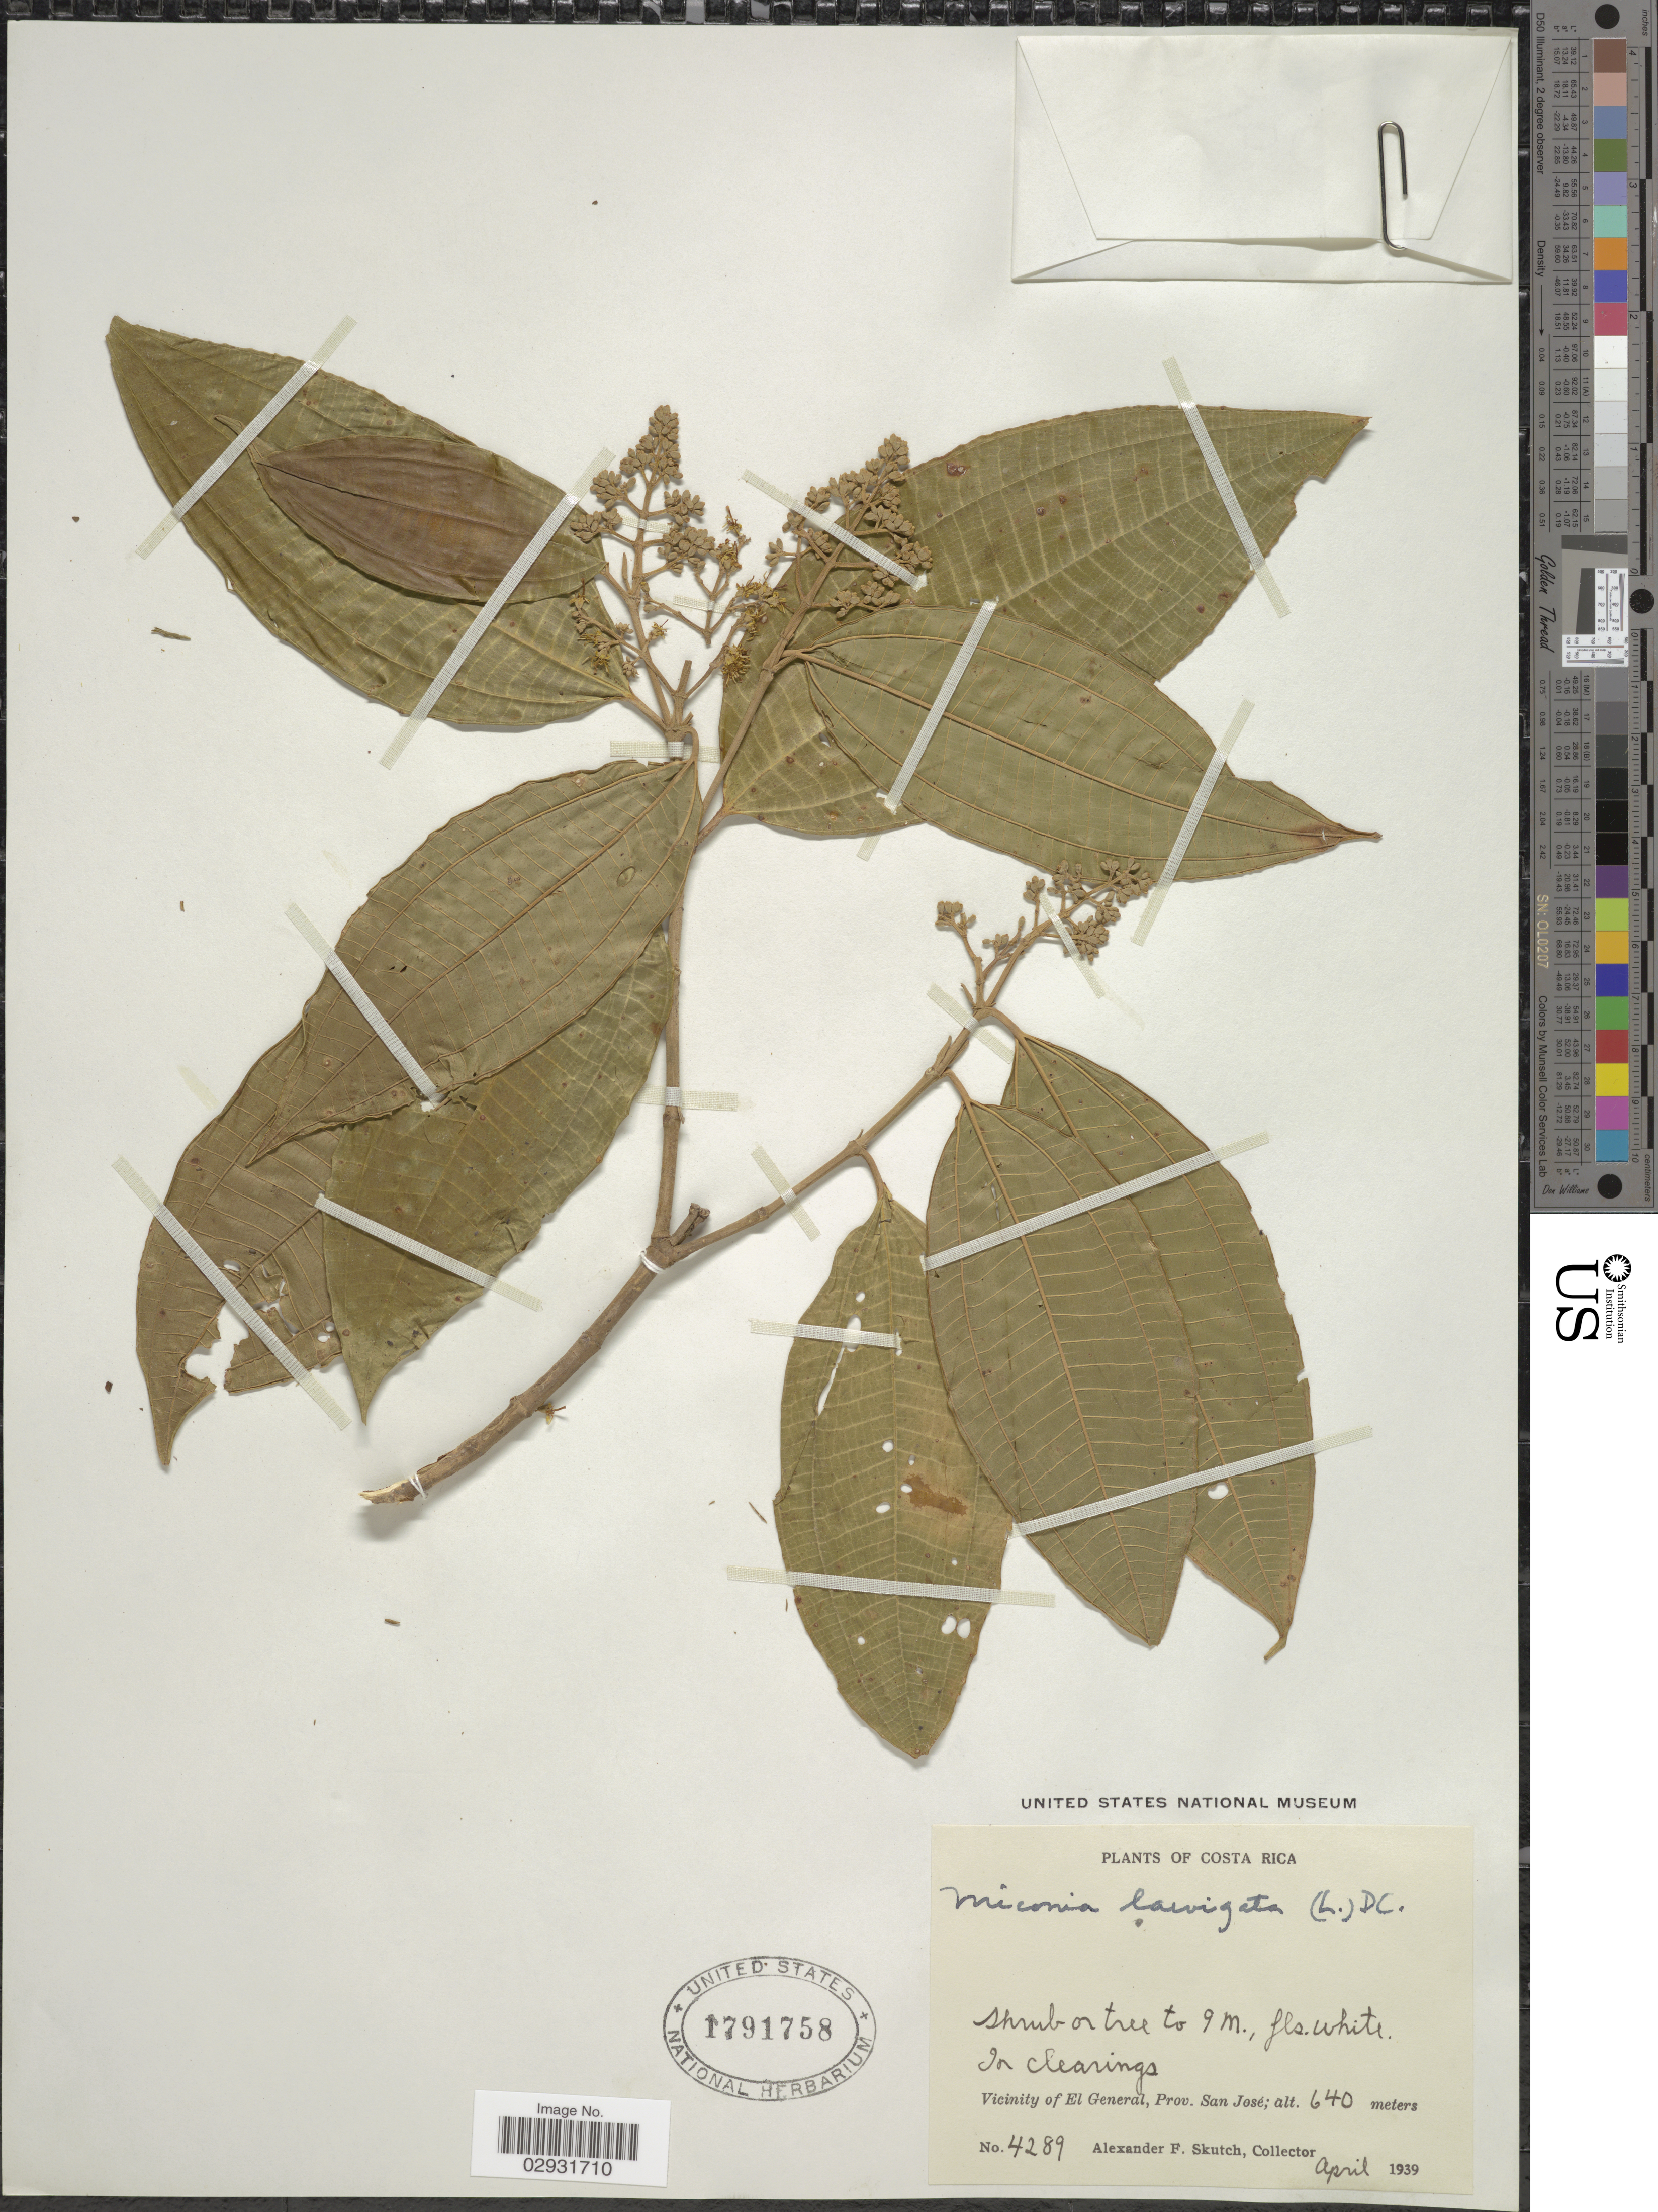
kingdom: Plantae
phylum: Tracheophyta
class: Magnoliopsida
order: Myrtales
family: Melastomataceae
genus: Miconia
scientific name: Miconia affinis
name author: DC.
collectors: A. F. Skutch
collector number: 4289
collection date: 1939-04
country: Costa Rica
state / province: San José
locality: Vicinity of El General, Prov. San José.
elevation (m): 640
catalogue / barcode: US 1791758